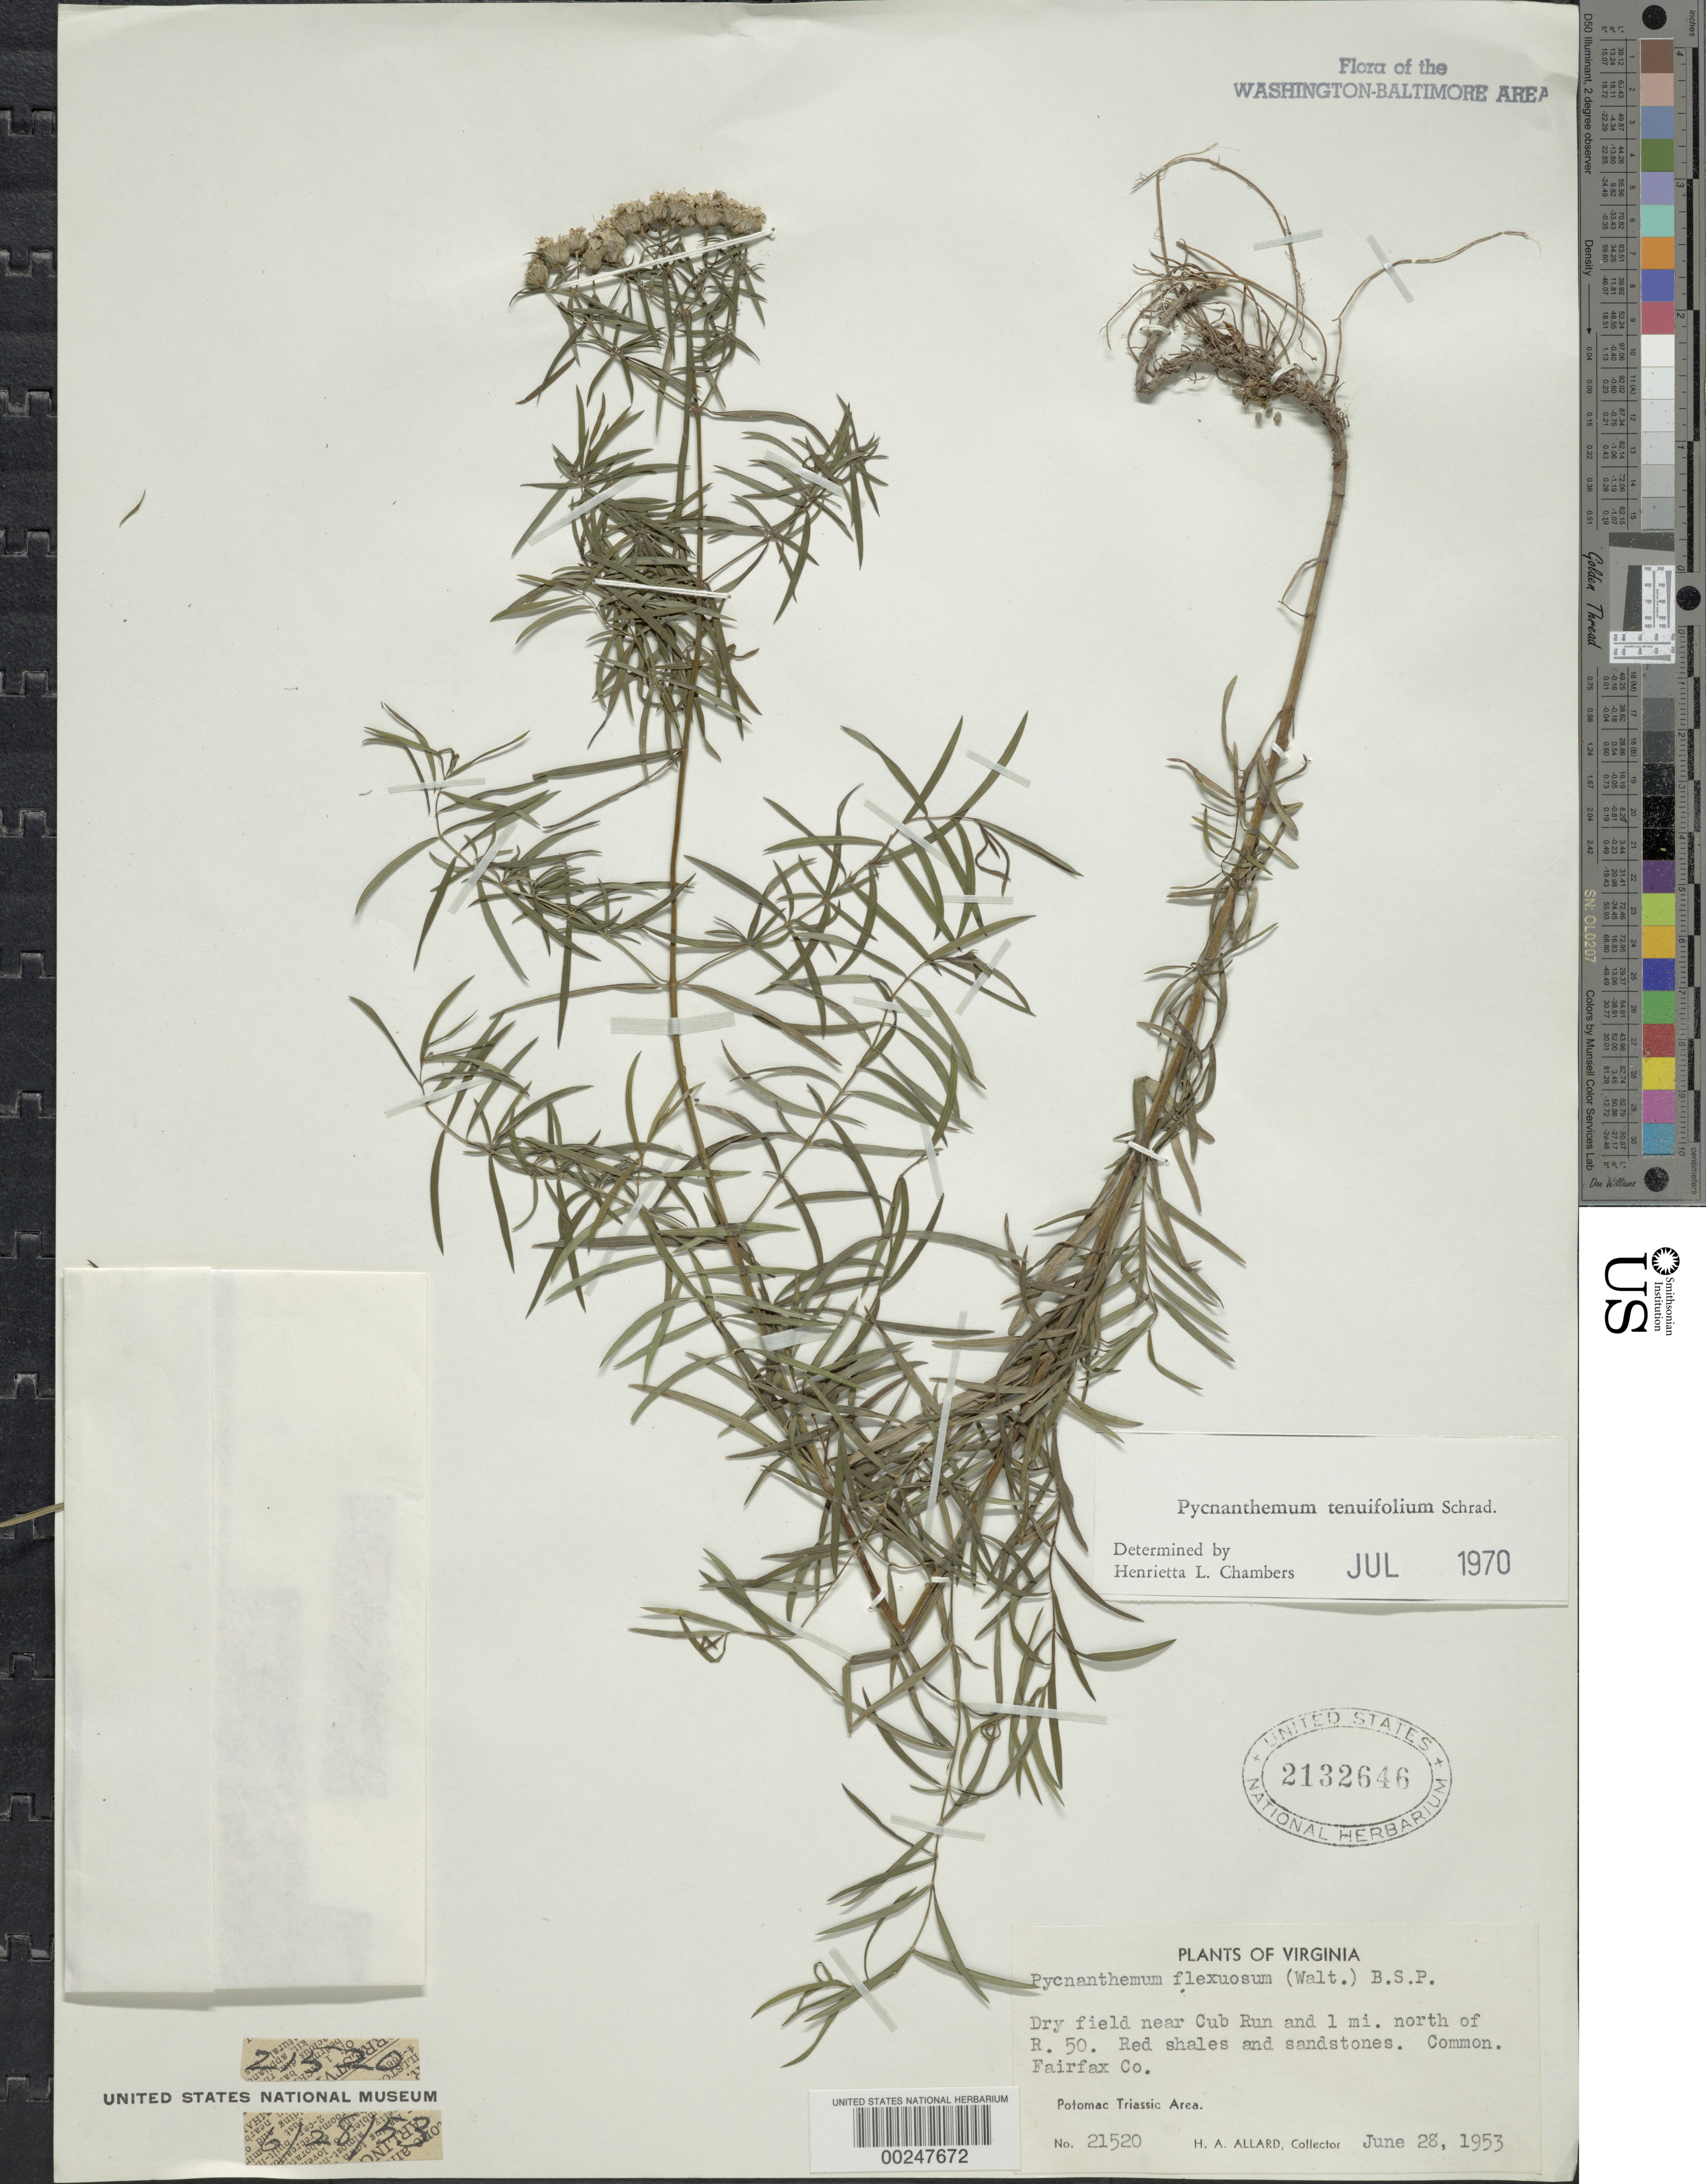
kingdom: Plantae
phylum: Tracheophyta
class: Magnoliopsida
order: Lamiales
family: Lamiaceae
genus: Pycnanthemum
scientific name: Pycnanthemum tenuifolium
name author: Schrad.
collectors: H. A. Allard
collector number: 21520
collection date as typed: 28 Jun 1953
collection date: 1953-06-28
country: United States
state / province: Virginia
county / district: Fairfax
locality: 1 mi. N of Route 50, near Cub Run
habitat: Dry field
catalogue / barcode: US 2132646